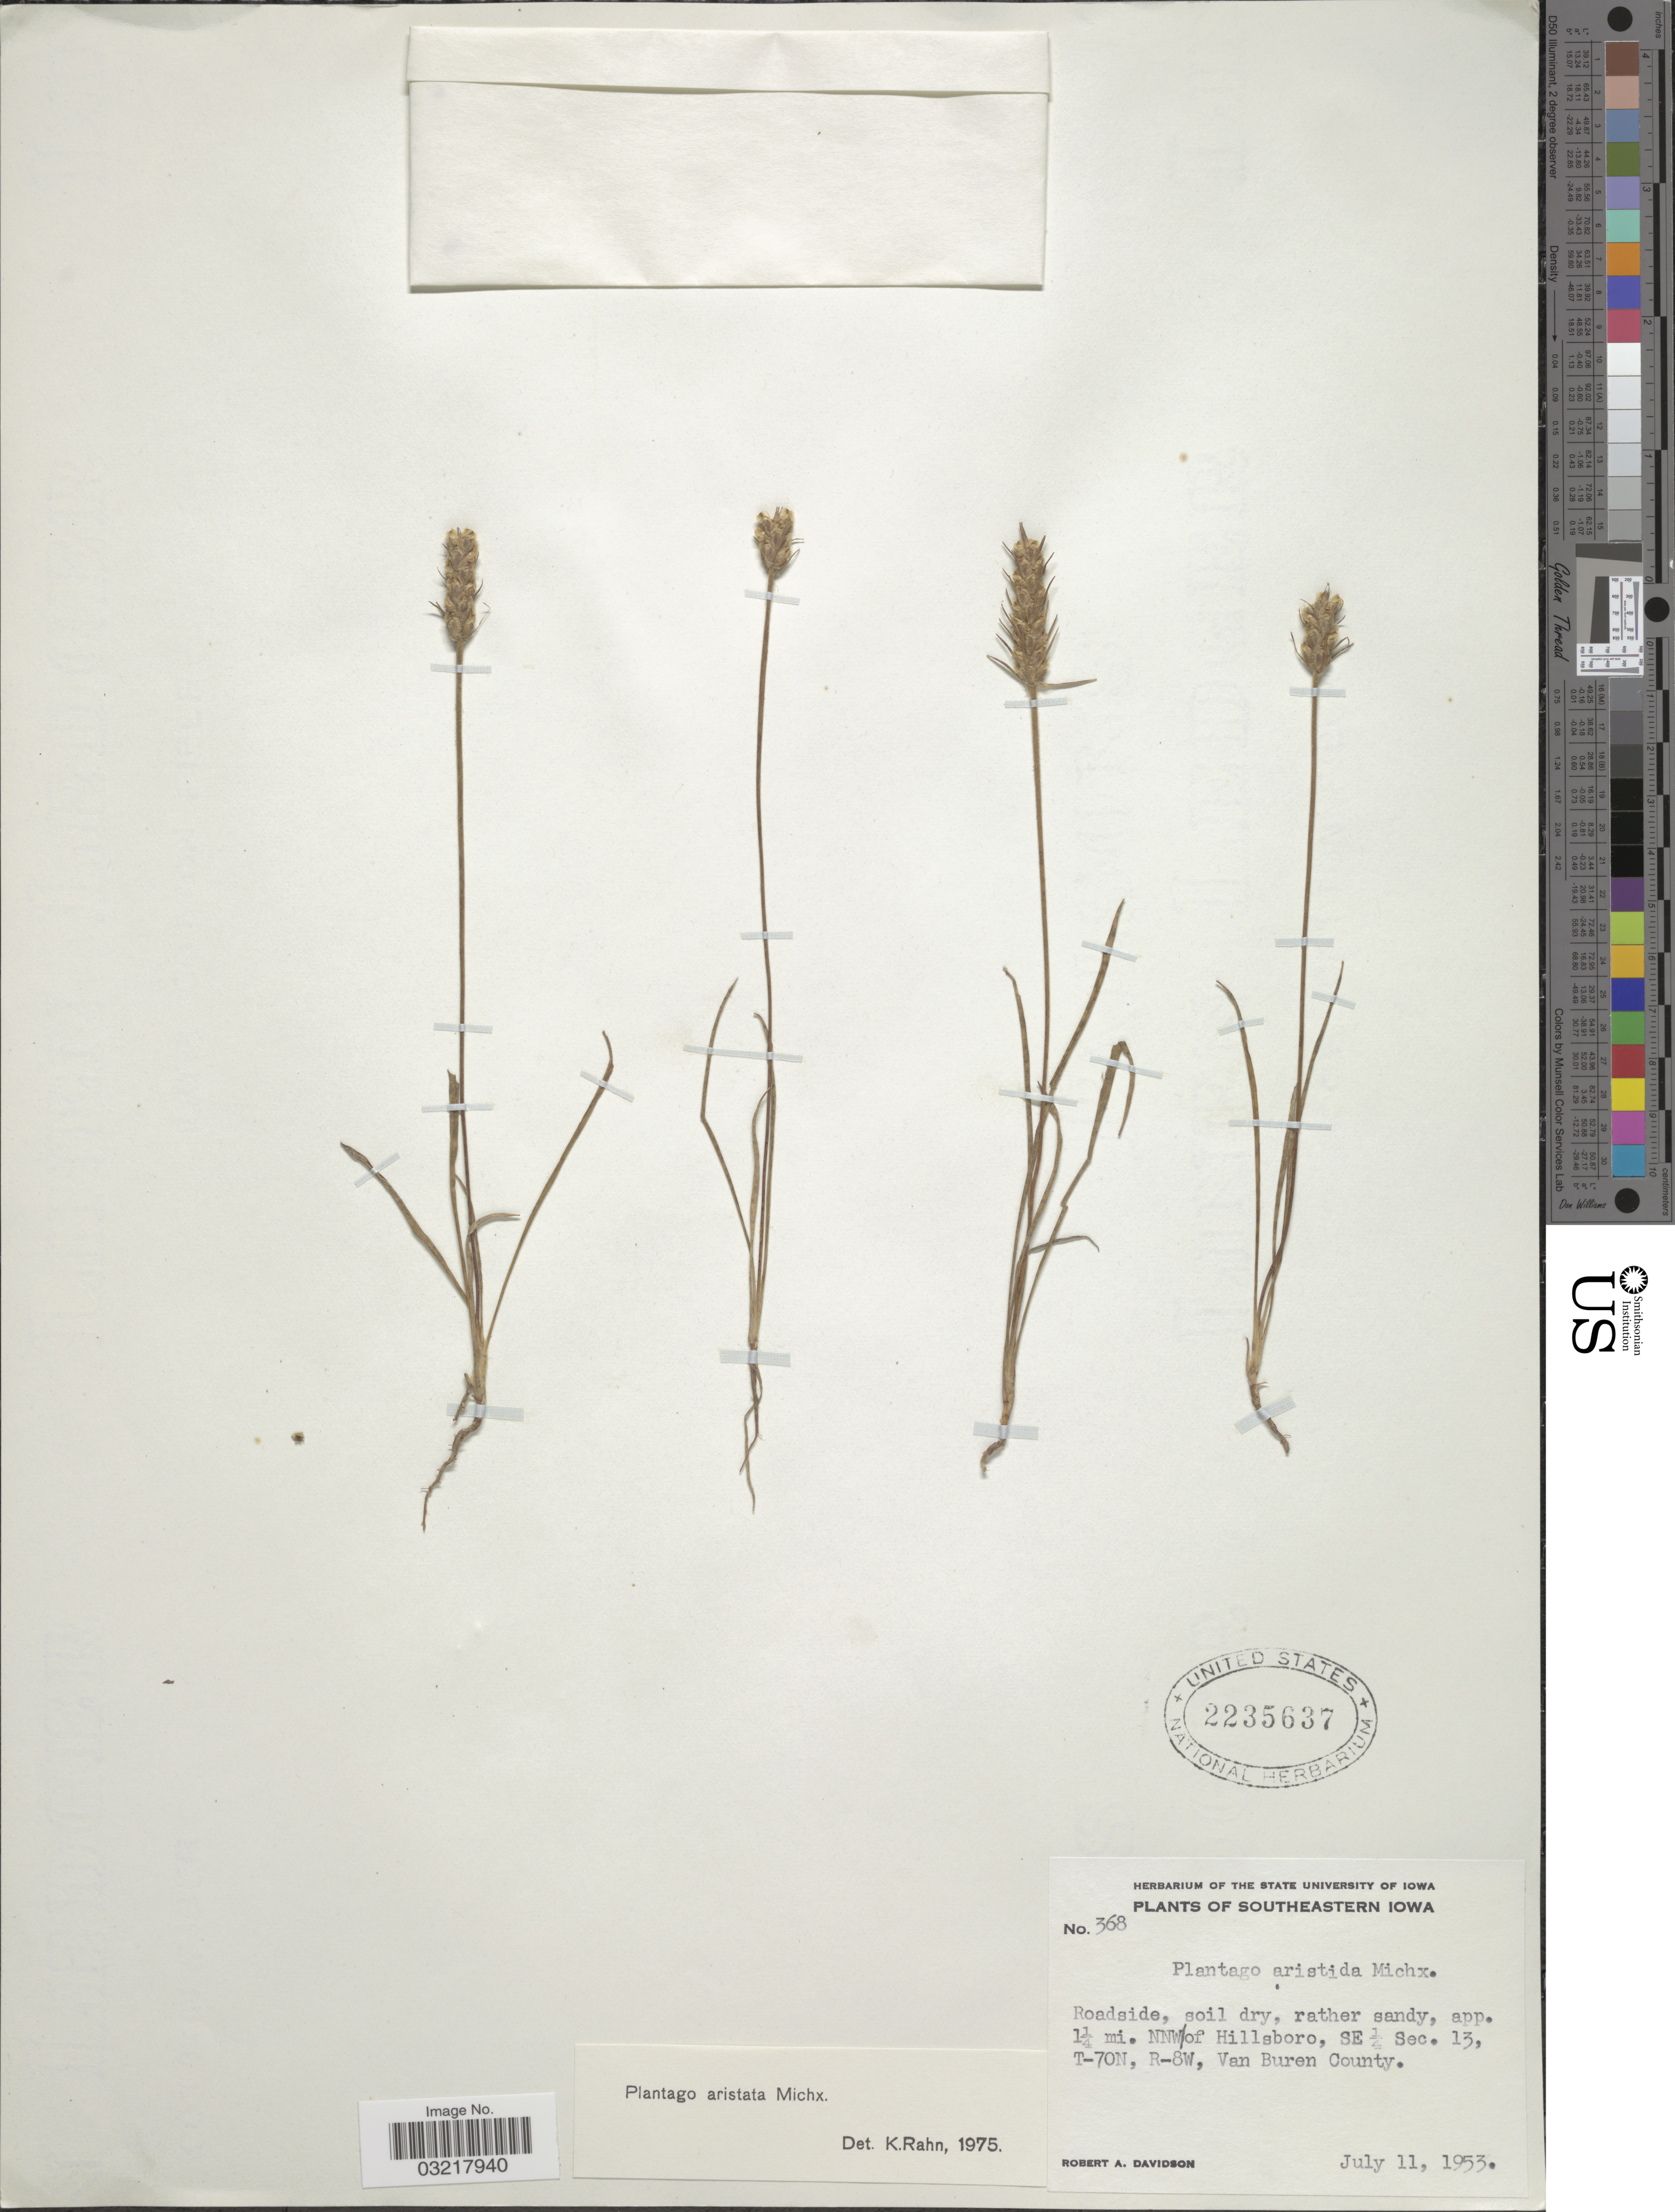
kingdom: Plantae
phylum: Tracheophyta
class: Magnoliopsida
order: Lamiales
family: Plantaginaceae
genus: Plantago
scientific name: Plantago aristata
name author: Michx.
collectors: R. A. Davidson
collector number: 368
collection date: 1953-07-11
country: United States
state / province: Iowa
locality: Southeastern Iowa. App. 1¼ mi. NNW of Hillsboro, SE ¼ Sec. 13, T-70N, R-8W, Van Buren County.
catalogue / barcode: US 2235637